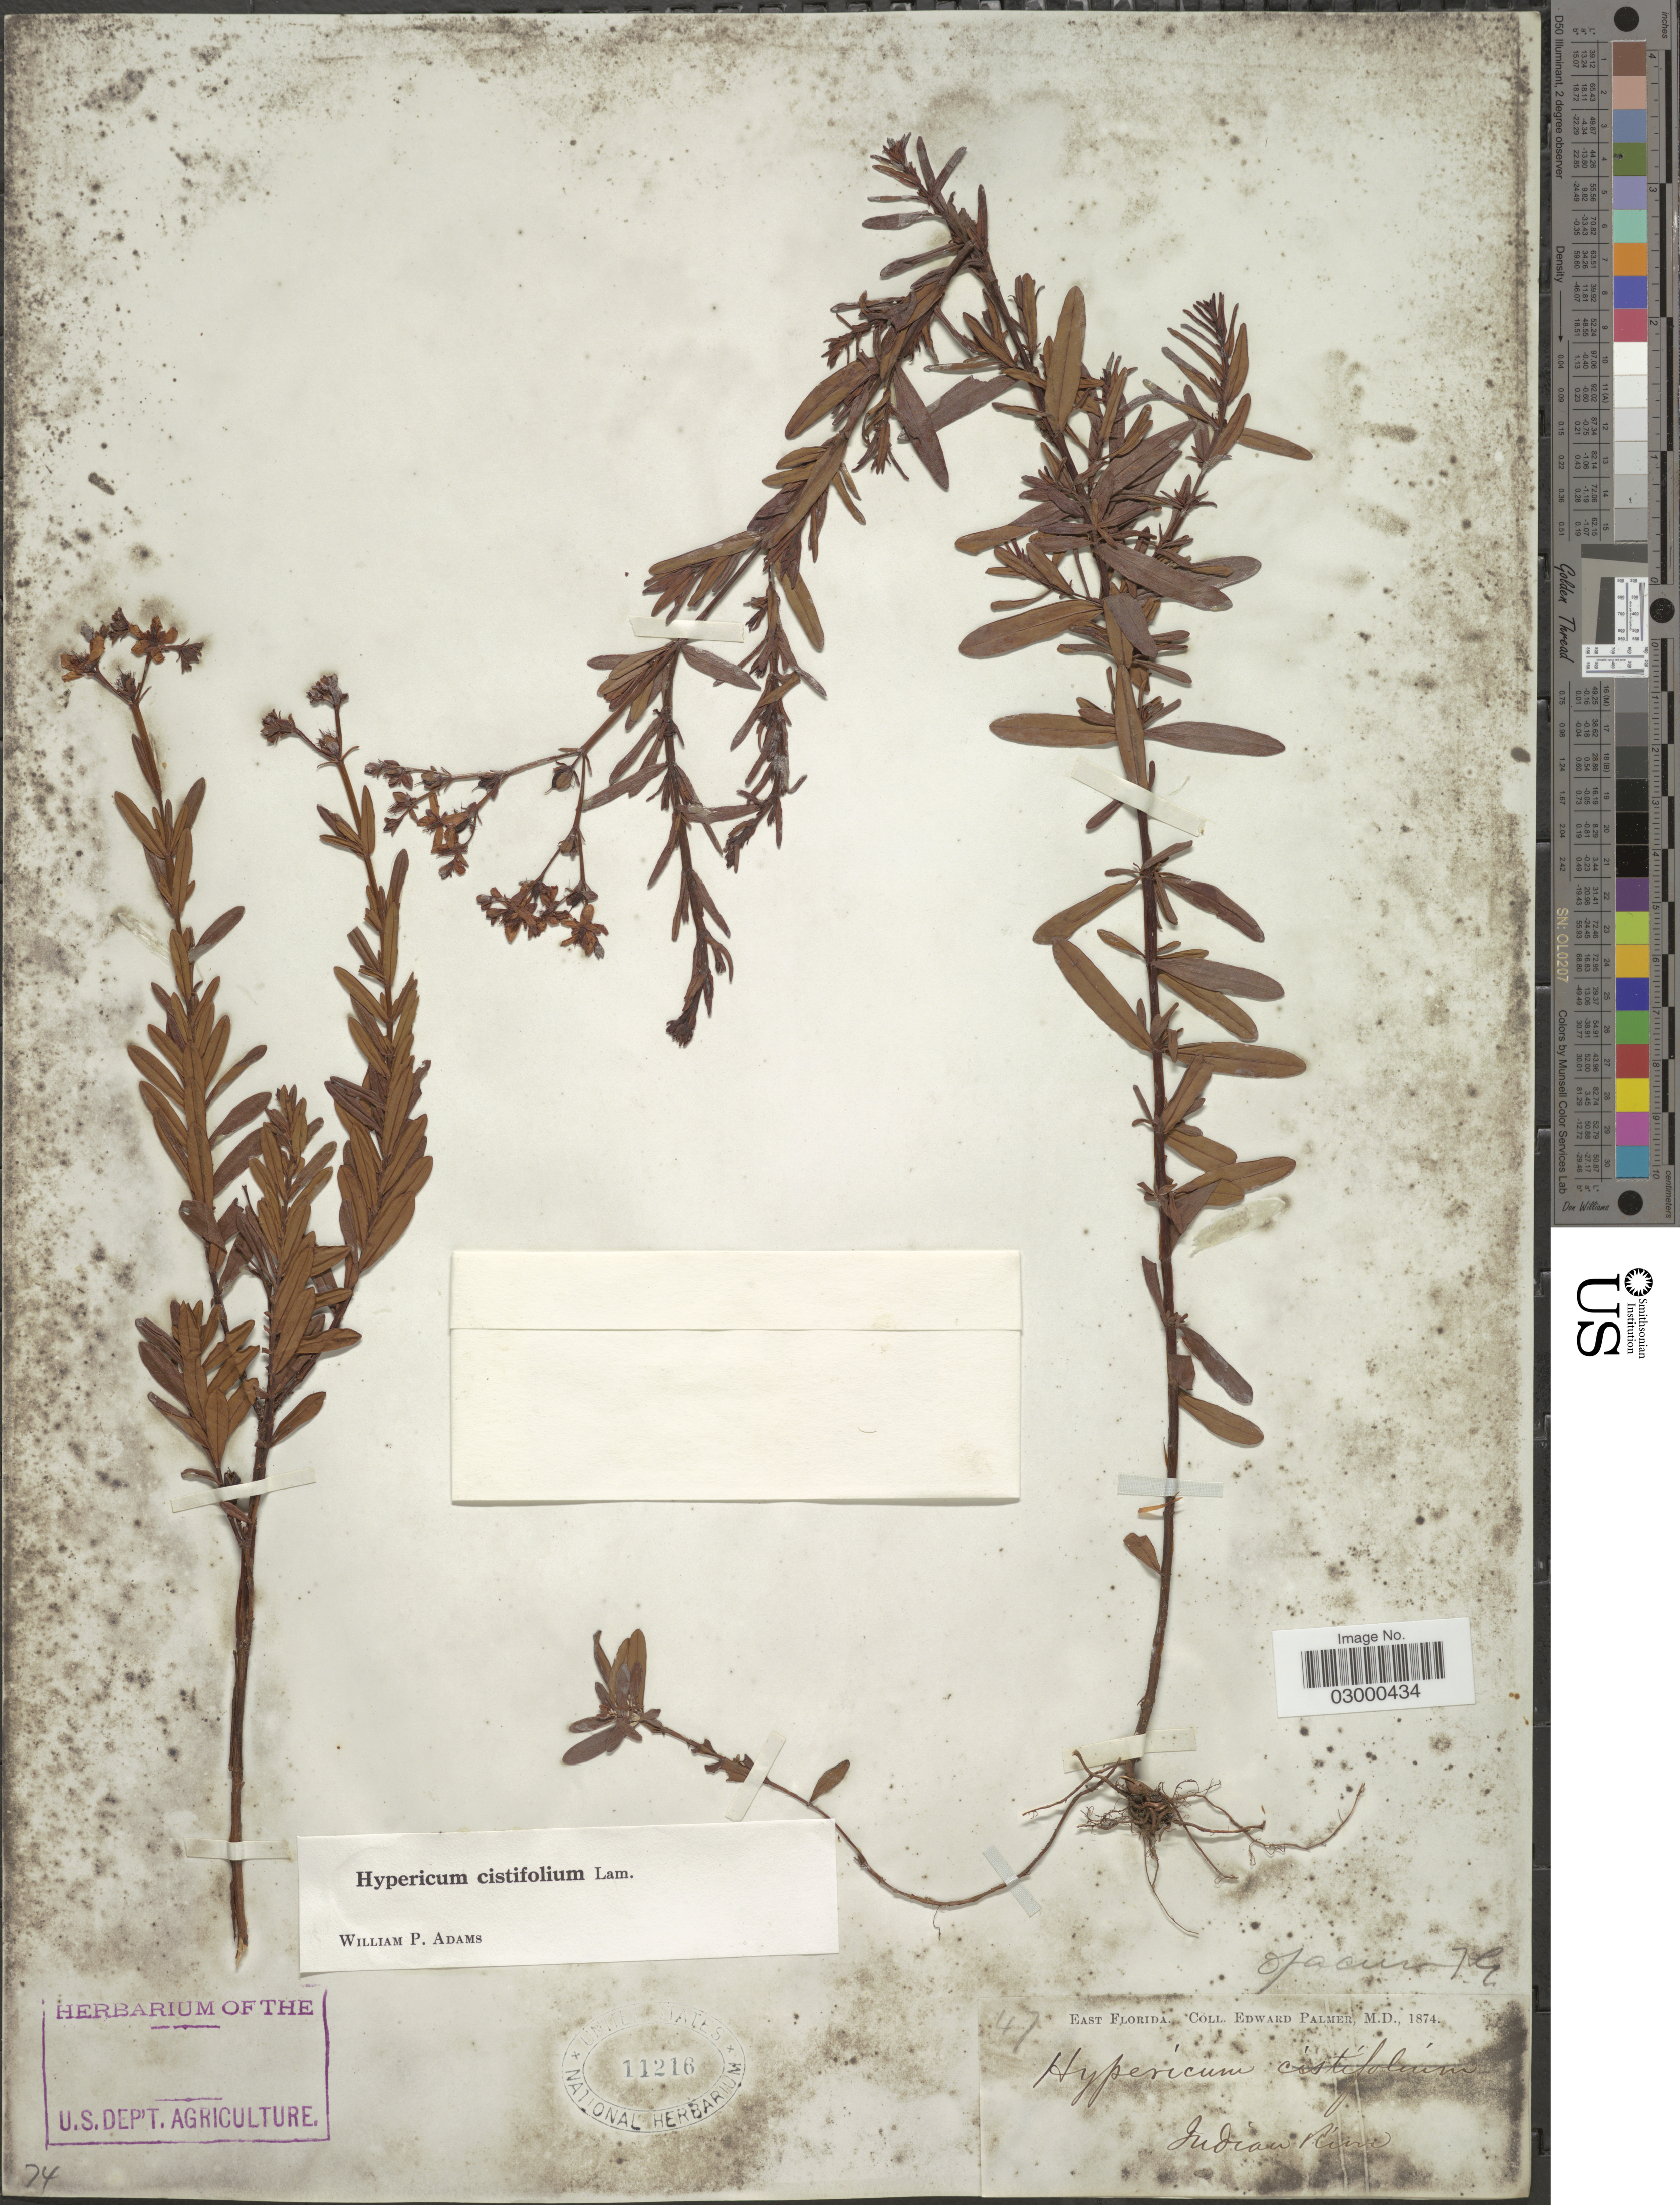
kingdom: Plantae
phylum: Tracheophyta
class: Magnoliopsida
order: Malpighiales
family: Hypericaceae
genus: Hypericum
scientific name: Hypericum cistifolium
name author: Lam.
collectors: E. Palmer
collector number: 47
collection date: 1874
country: United States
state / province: Florida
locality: East Florida, Indian River.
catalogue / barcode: US 11216